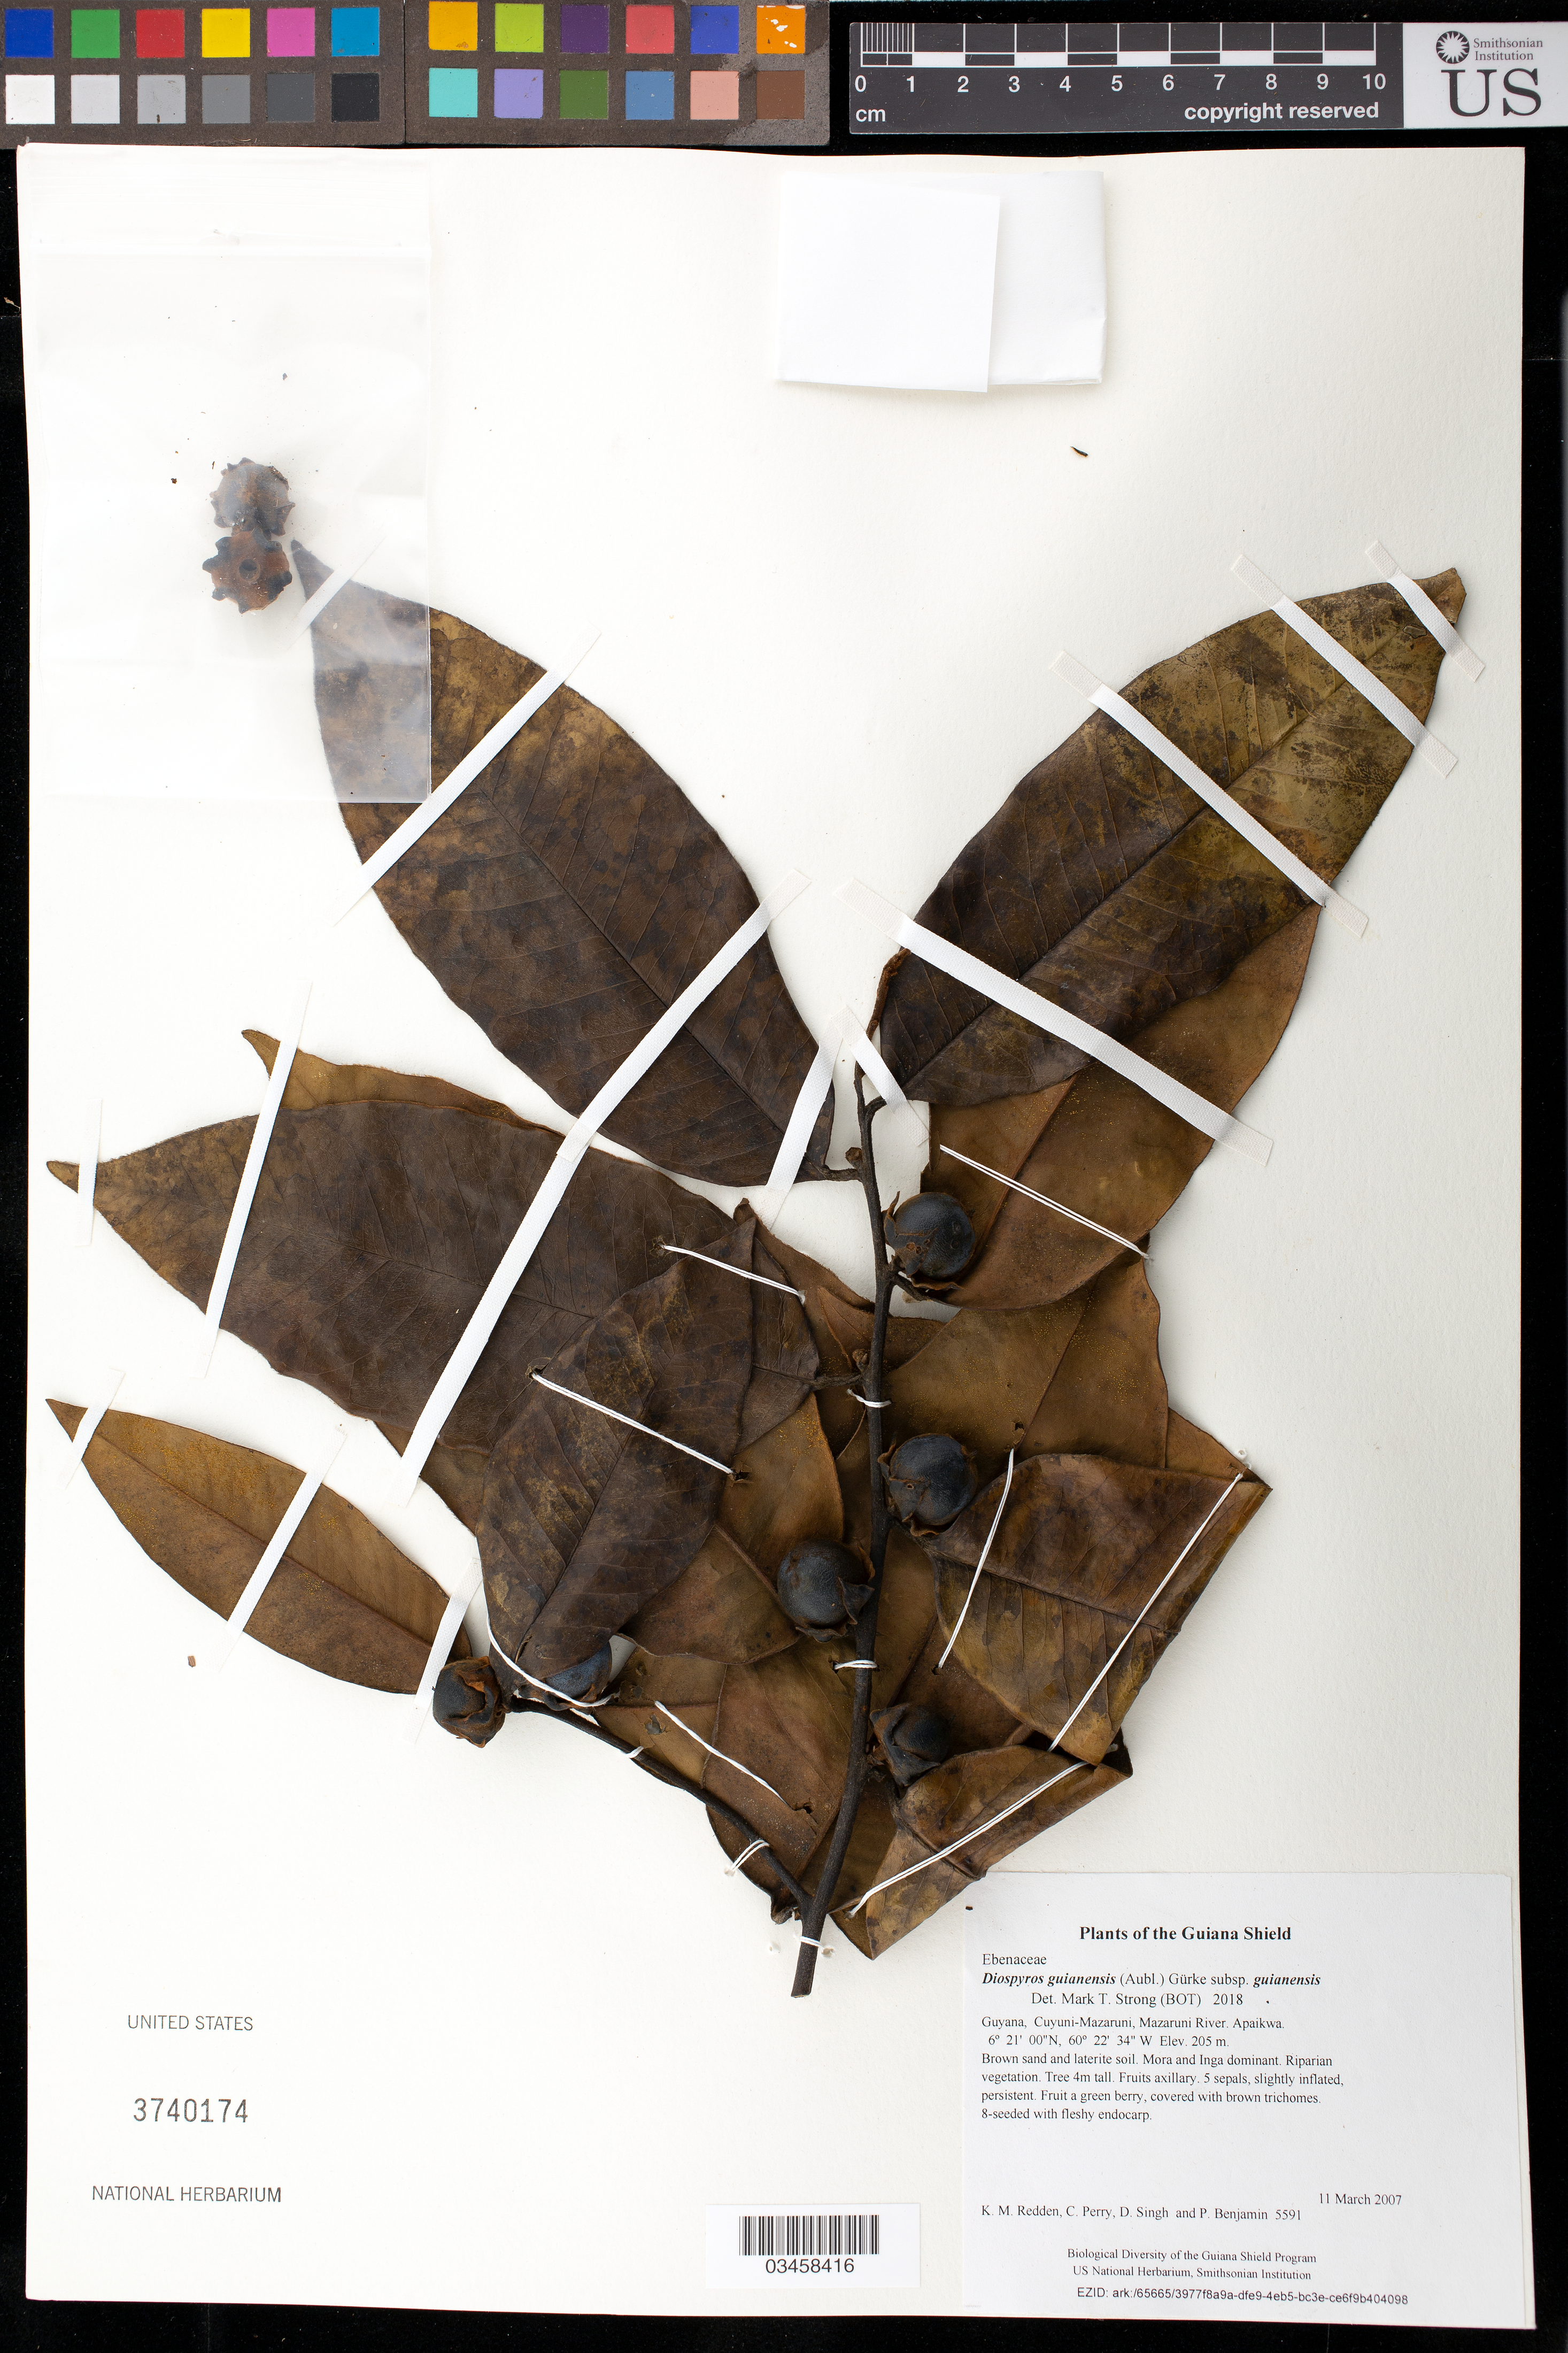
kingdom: Plantae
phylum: Tracheophyta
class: Magnoliopsida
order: Ericales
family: Ebenaceae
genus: Diospyros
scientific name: Diospyros guianensis subsp. guianensis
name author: (Aubl.) Gürke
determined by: Strong, Mark T., (BOT), Smithsonian Institution - National Museum of Natural History (UNITED STATES)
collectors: K. M. Redden, C. Perry, D. Singh & P. Benjamin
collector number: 5591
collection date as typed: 11 March 2007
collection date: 2007-03-11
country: Guyana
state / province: Cuyuni-Mazaruni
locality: Mazaruni River. Apaikwa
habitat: Brown sand and laterite soil. Mora and Inga dominant. Riparian vegetation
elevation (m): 205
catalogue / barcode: US 3740174